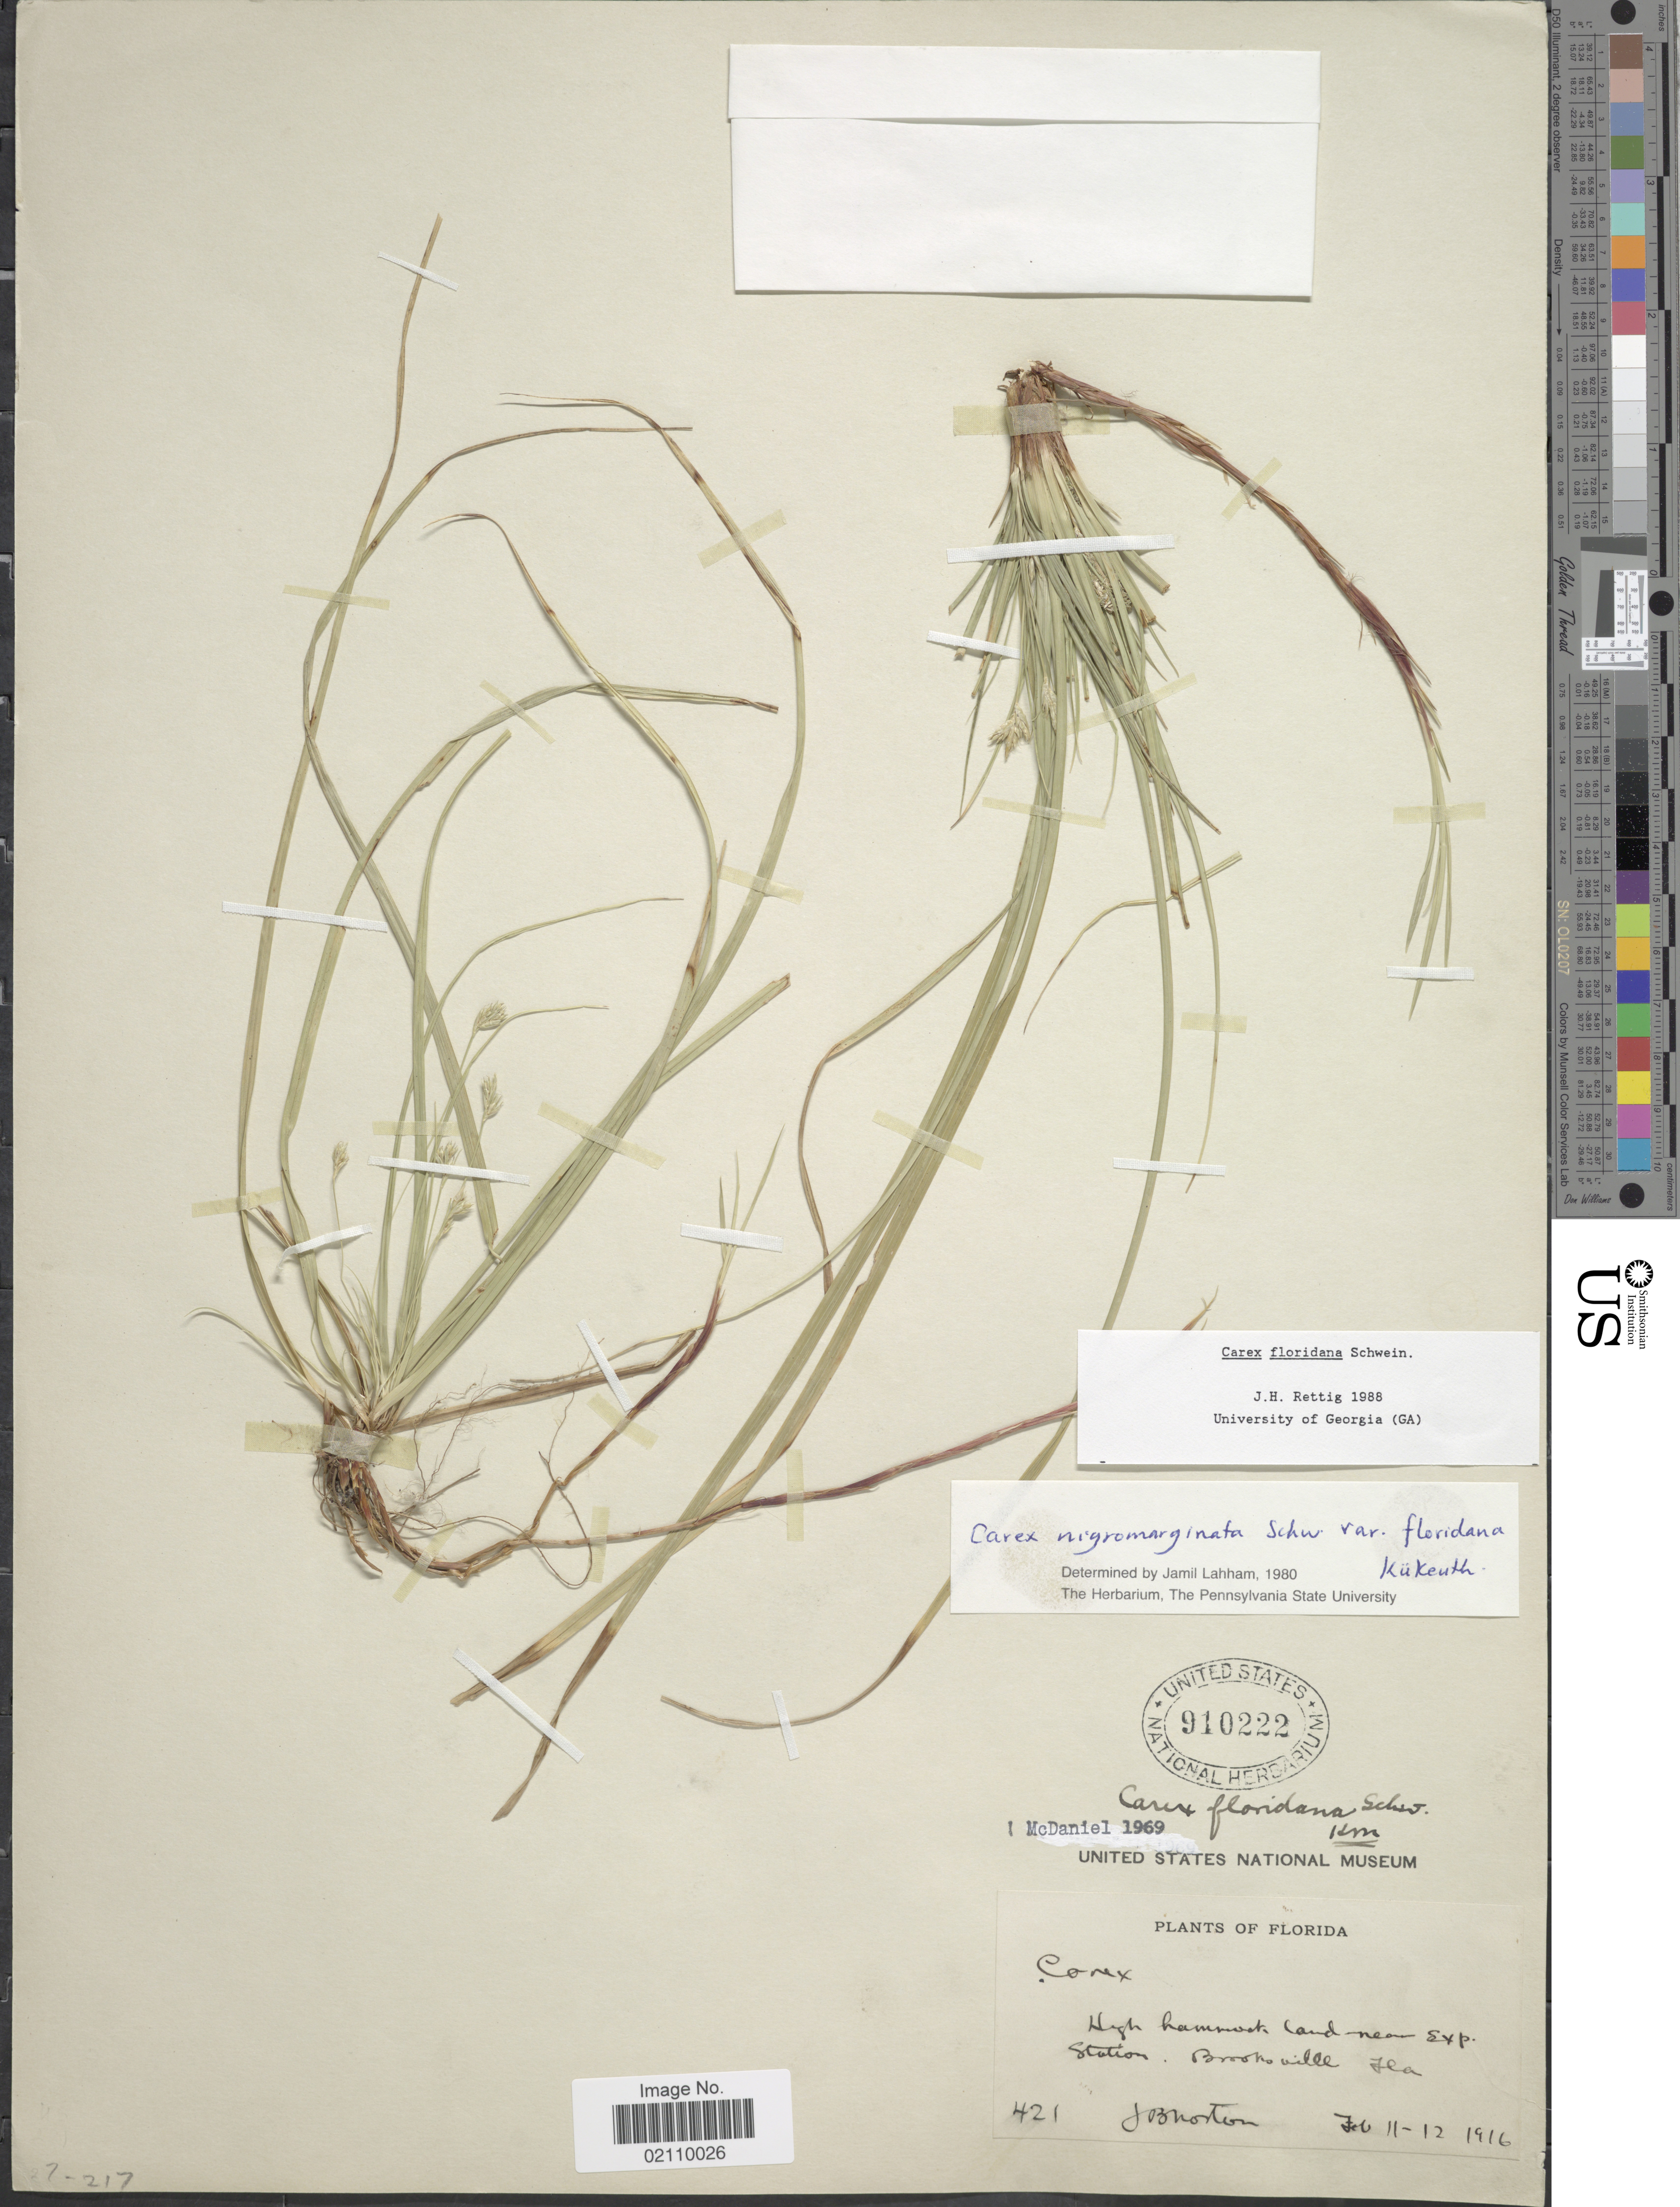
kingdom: Plantae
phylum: Tracheophyta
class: Liliopsida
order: Poales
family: Cyperaceae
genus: Carex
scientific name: Carex floridana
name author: Schwein.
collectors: J. B. Norton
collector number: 421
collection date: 1916-02-11/1916-02-12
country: United States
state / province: Florida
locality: Land near Exp. station, Brooksville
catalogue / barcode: US 910222